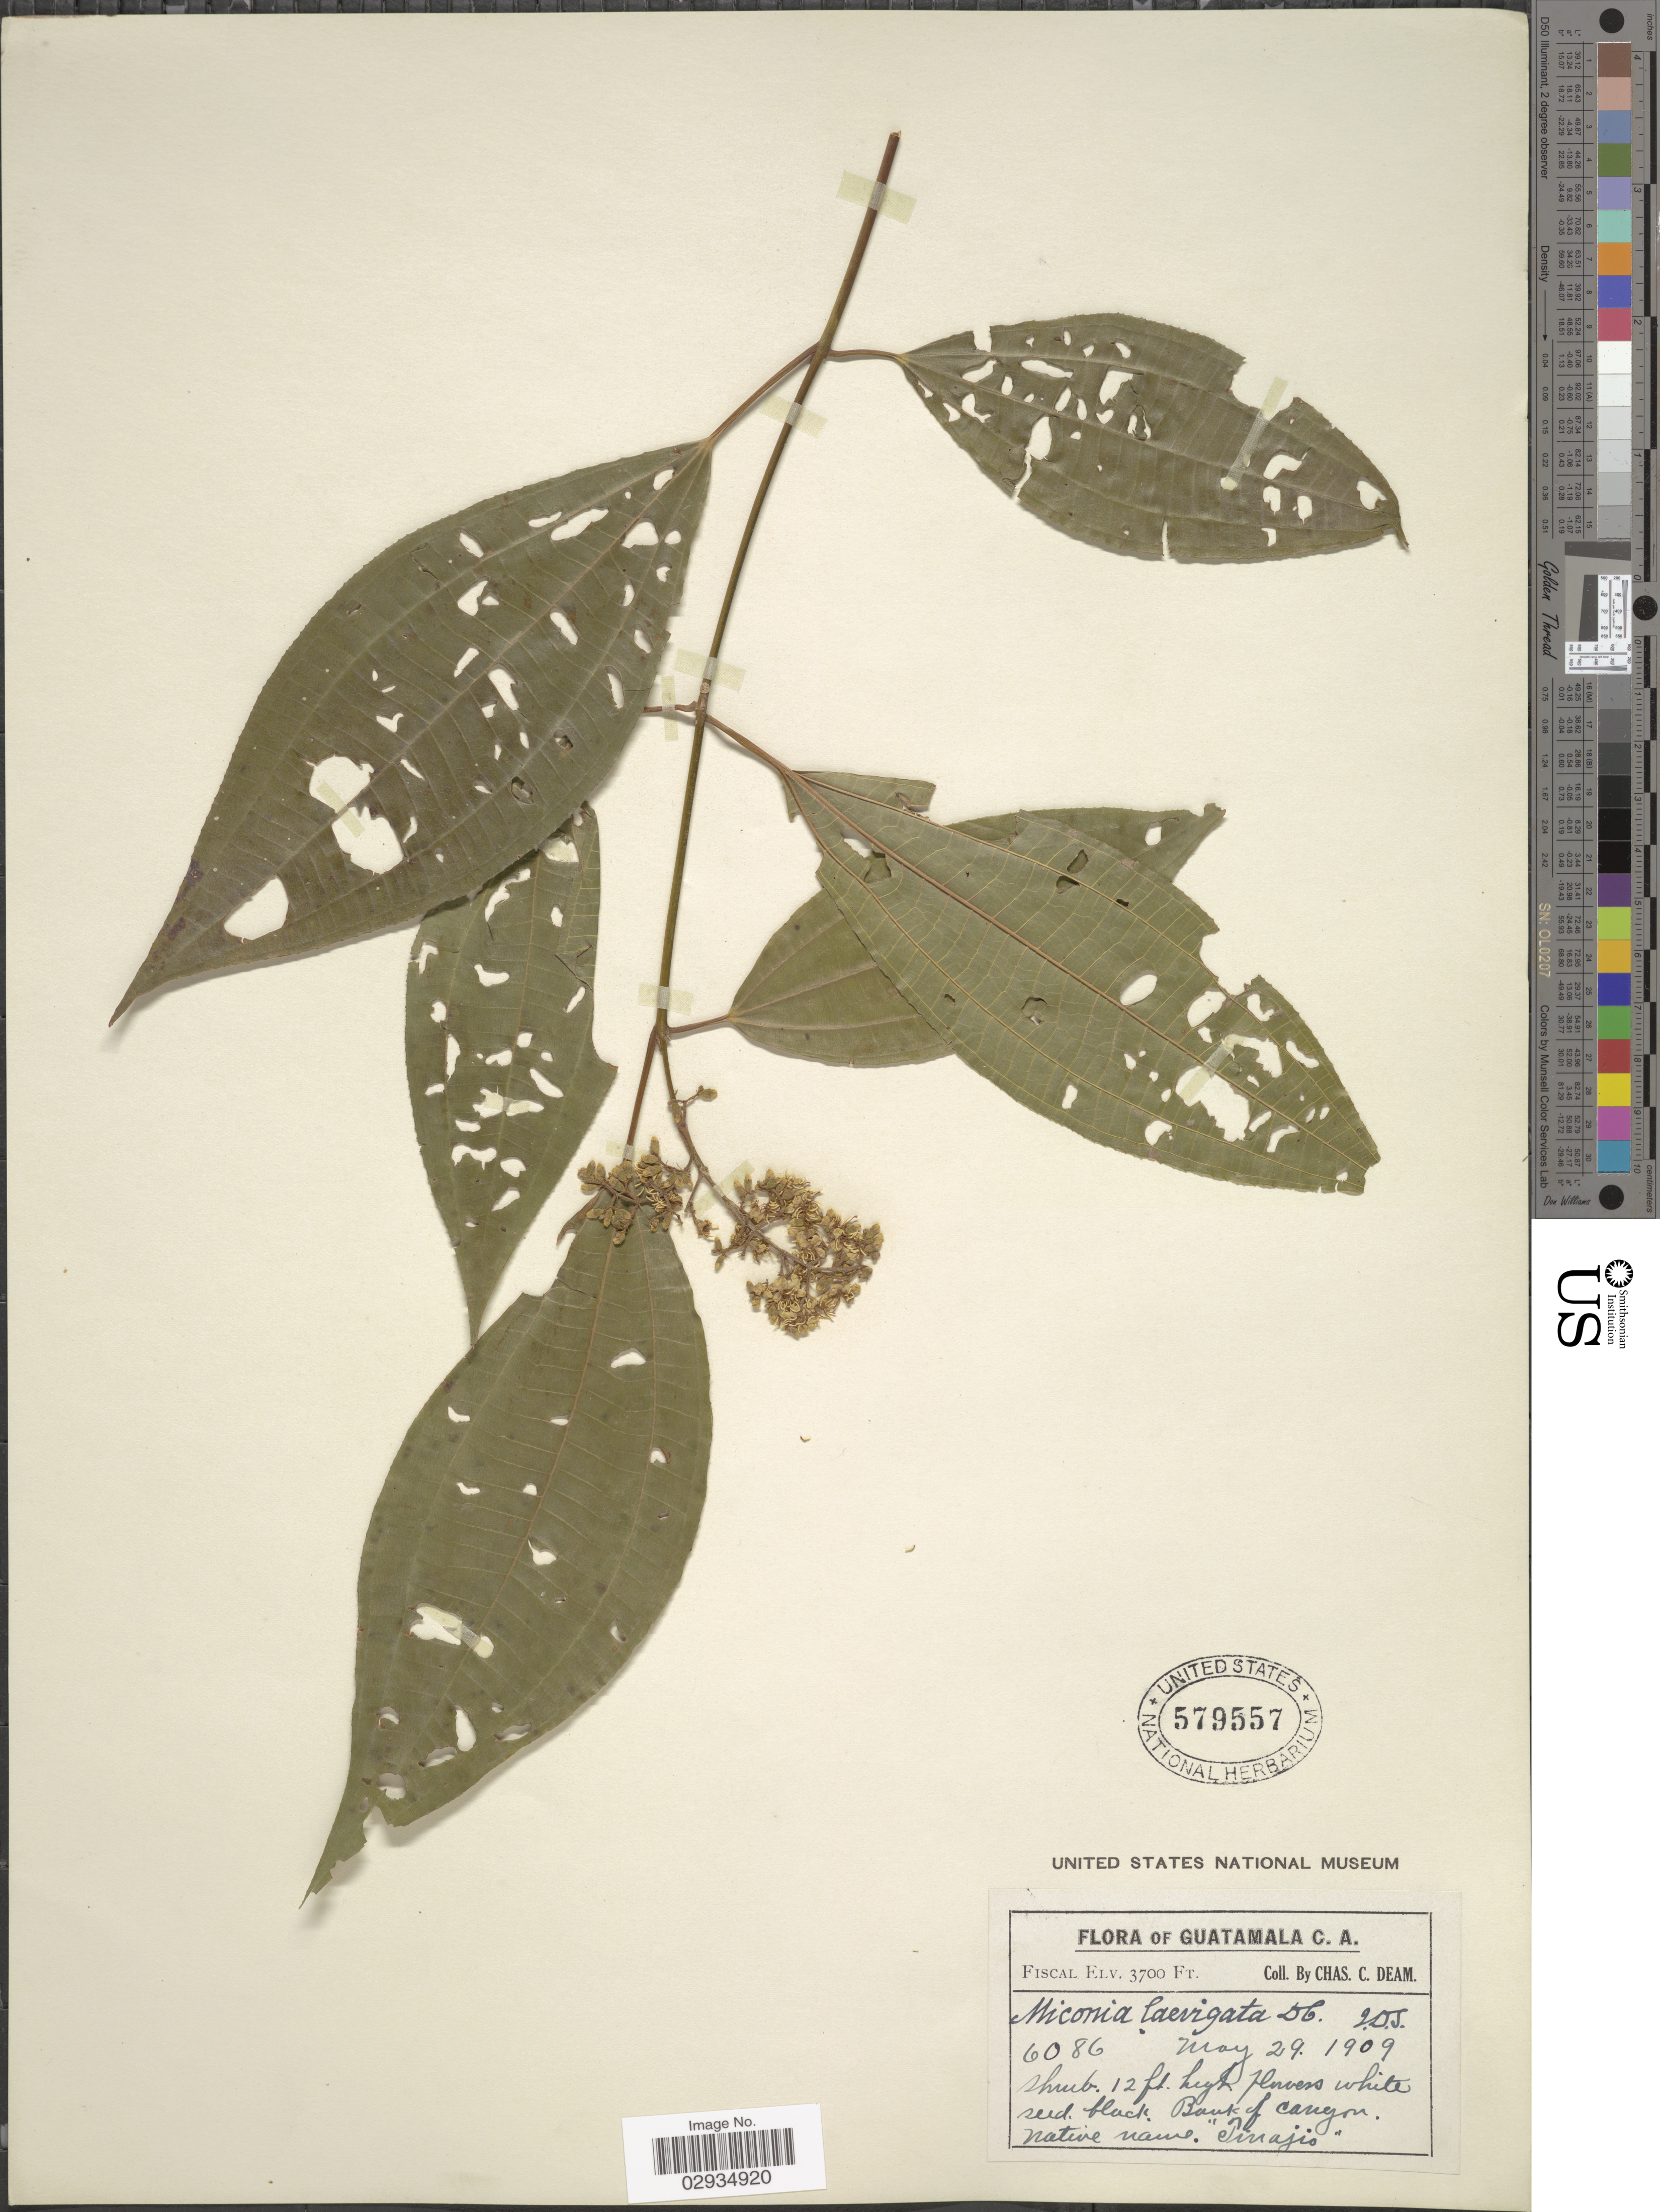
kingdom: Plantae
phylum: Tracheophyta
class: Magnoliopsida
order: Myrtales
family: Melastomataceae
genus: Miconia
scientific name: Miconia laevigata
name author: (L.) D. Don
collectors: C. C. Deam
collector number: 6086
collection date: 1909-05-29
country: Guatemala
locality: Bank of canyon.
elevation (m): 1128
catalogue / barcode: US 579557